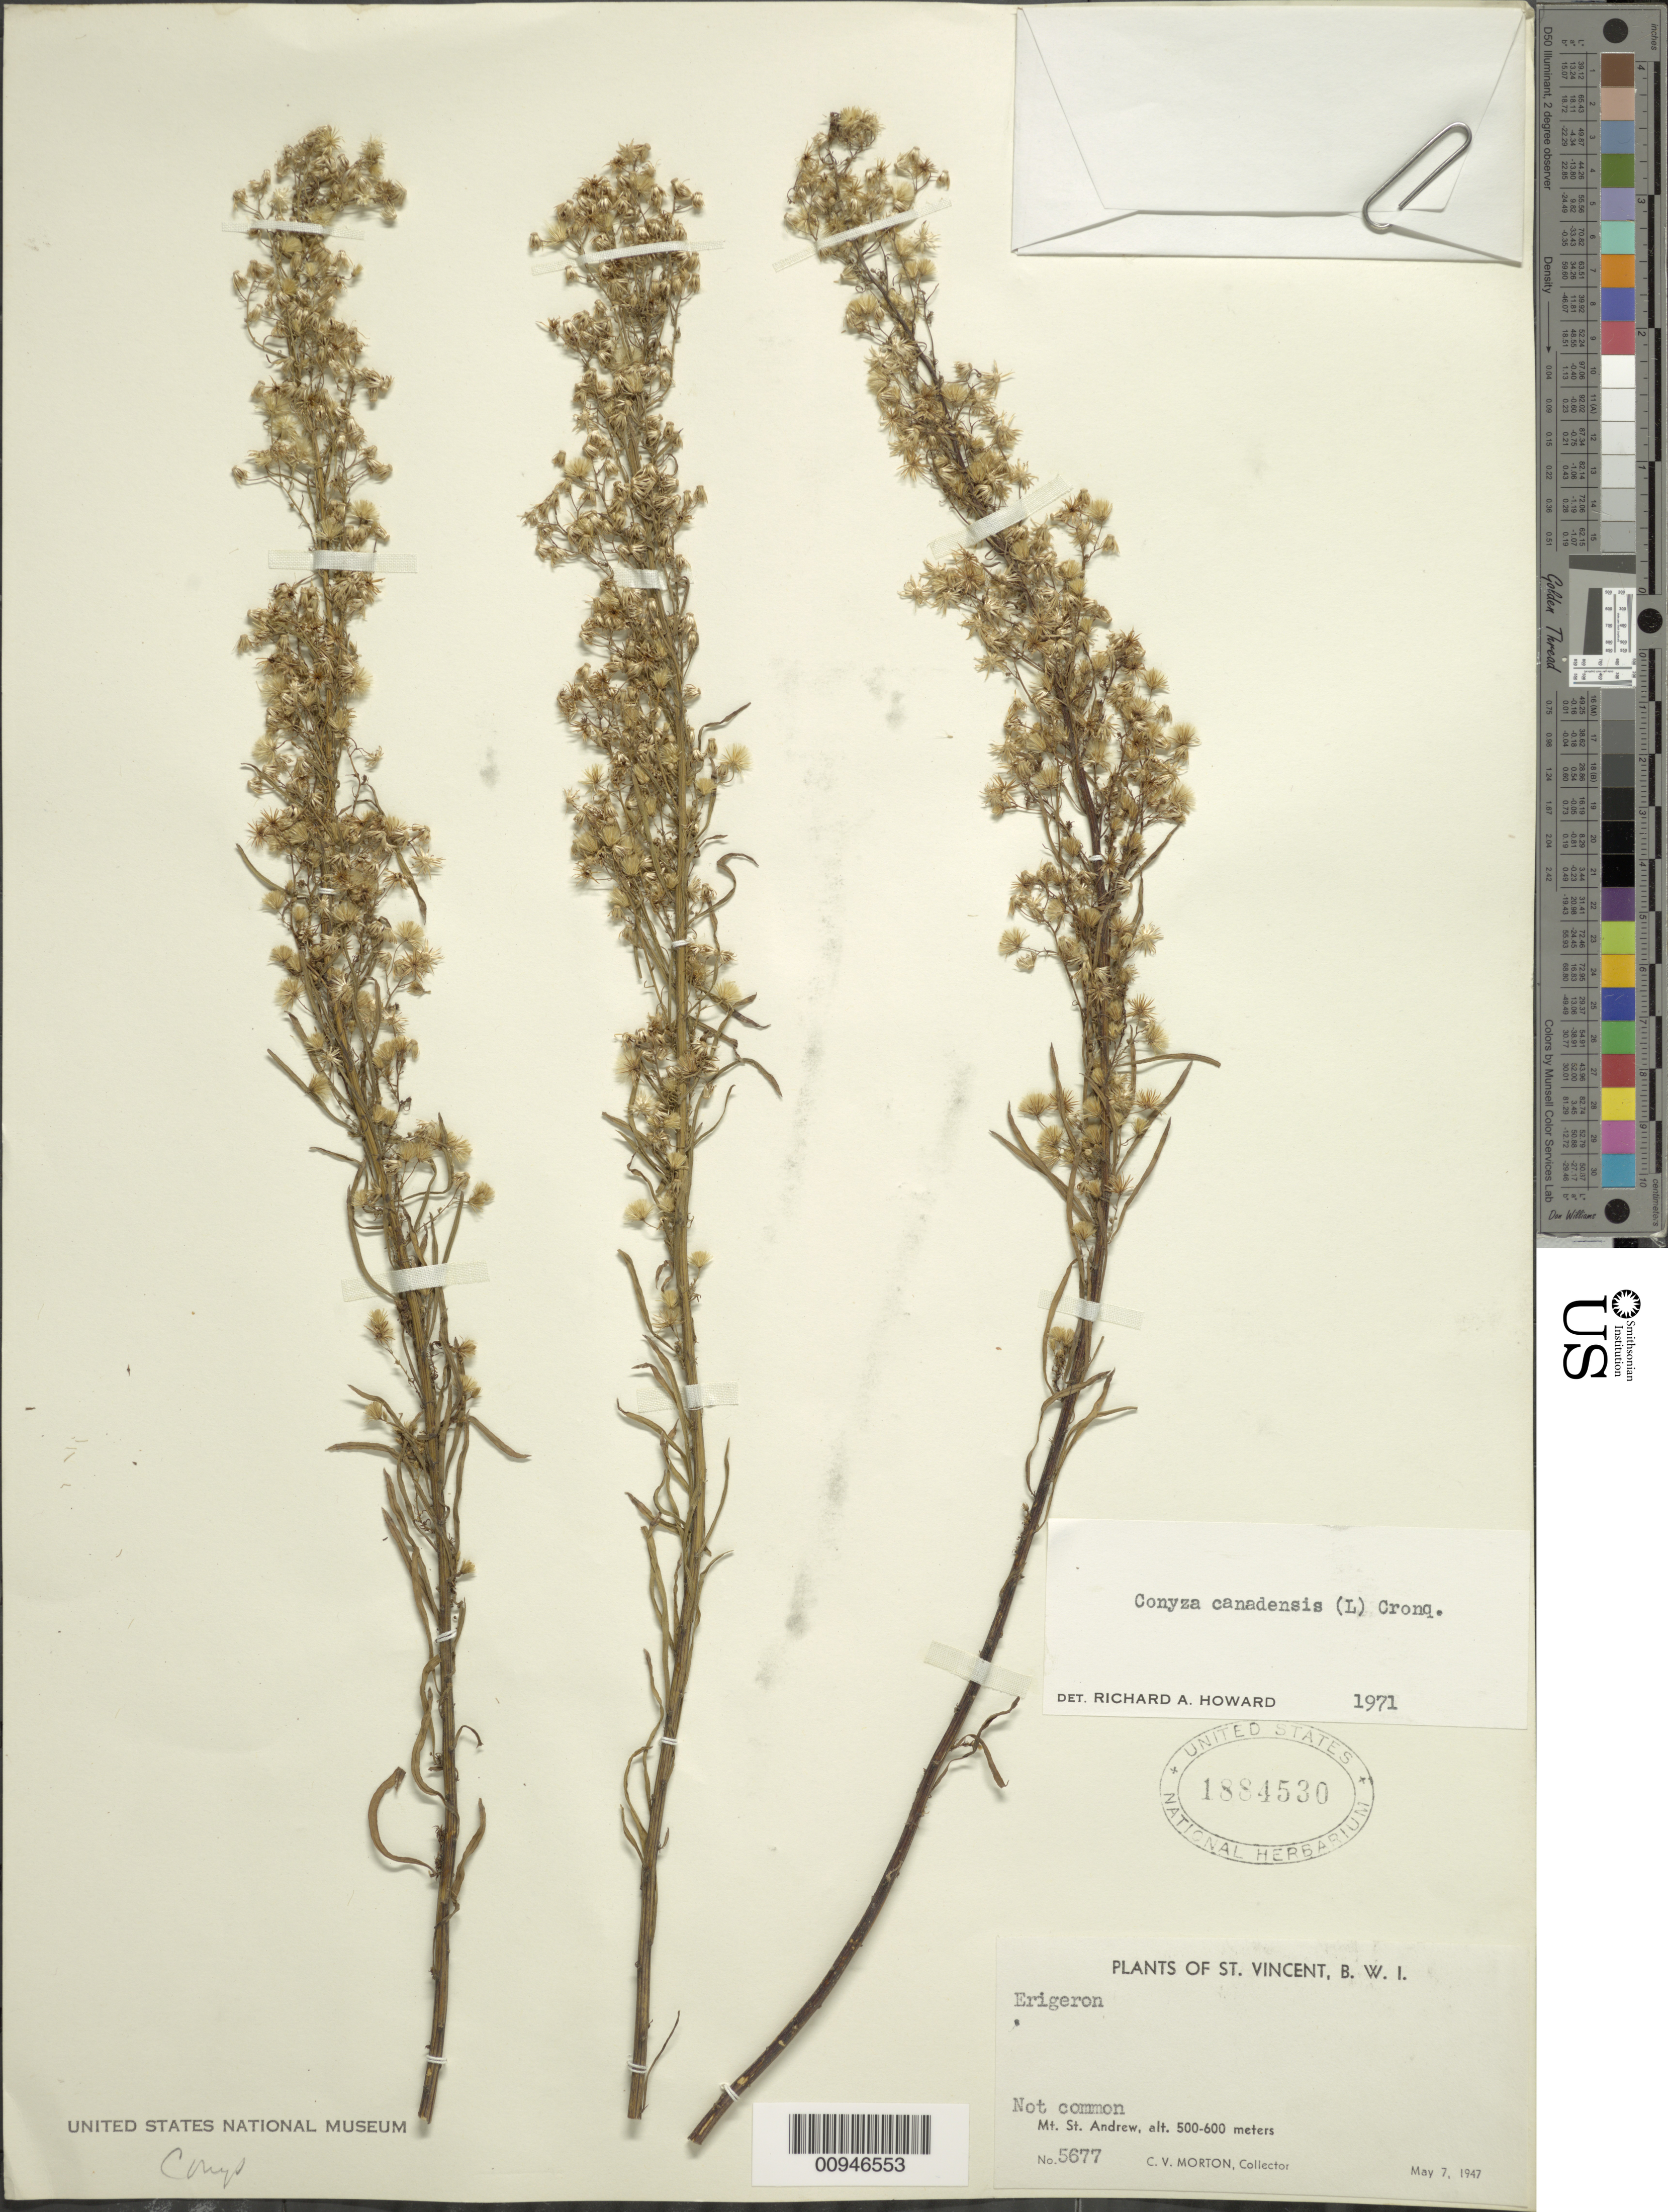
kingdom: Plantae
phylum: Tracheophyta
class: Magnoliopsida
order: Asterales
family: Asteraceae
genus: Conyza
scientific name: Conyza canadensis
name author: (L.) Cronq.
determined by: Howard, R. A.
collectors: C. V. Morton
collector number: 5677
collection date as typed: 07 May 1947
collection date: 1947-05-07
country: St. Vincent - Grenadines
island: St. Vincent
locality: Mt. St. Andrew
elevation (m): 500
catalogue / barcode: US 1884530